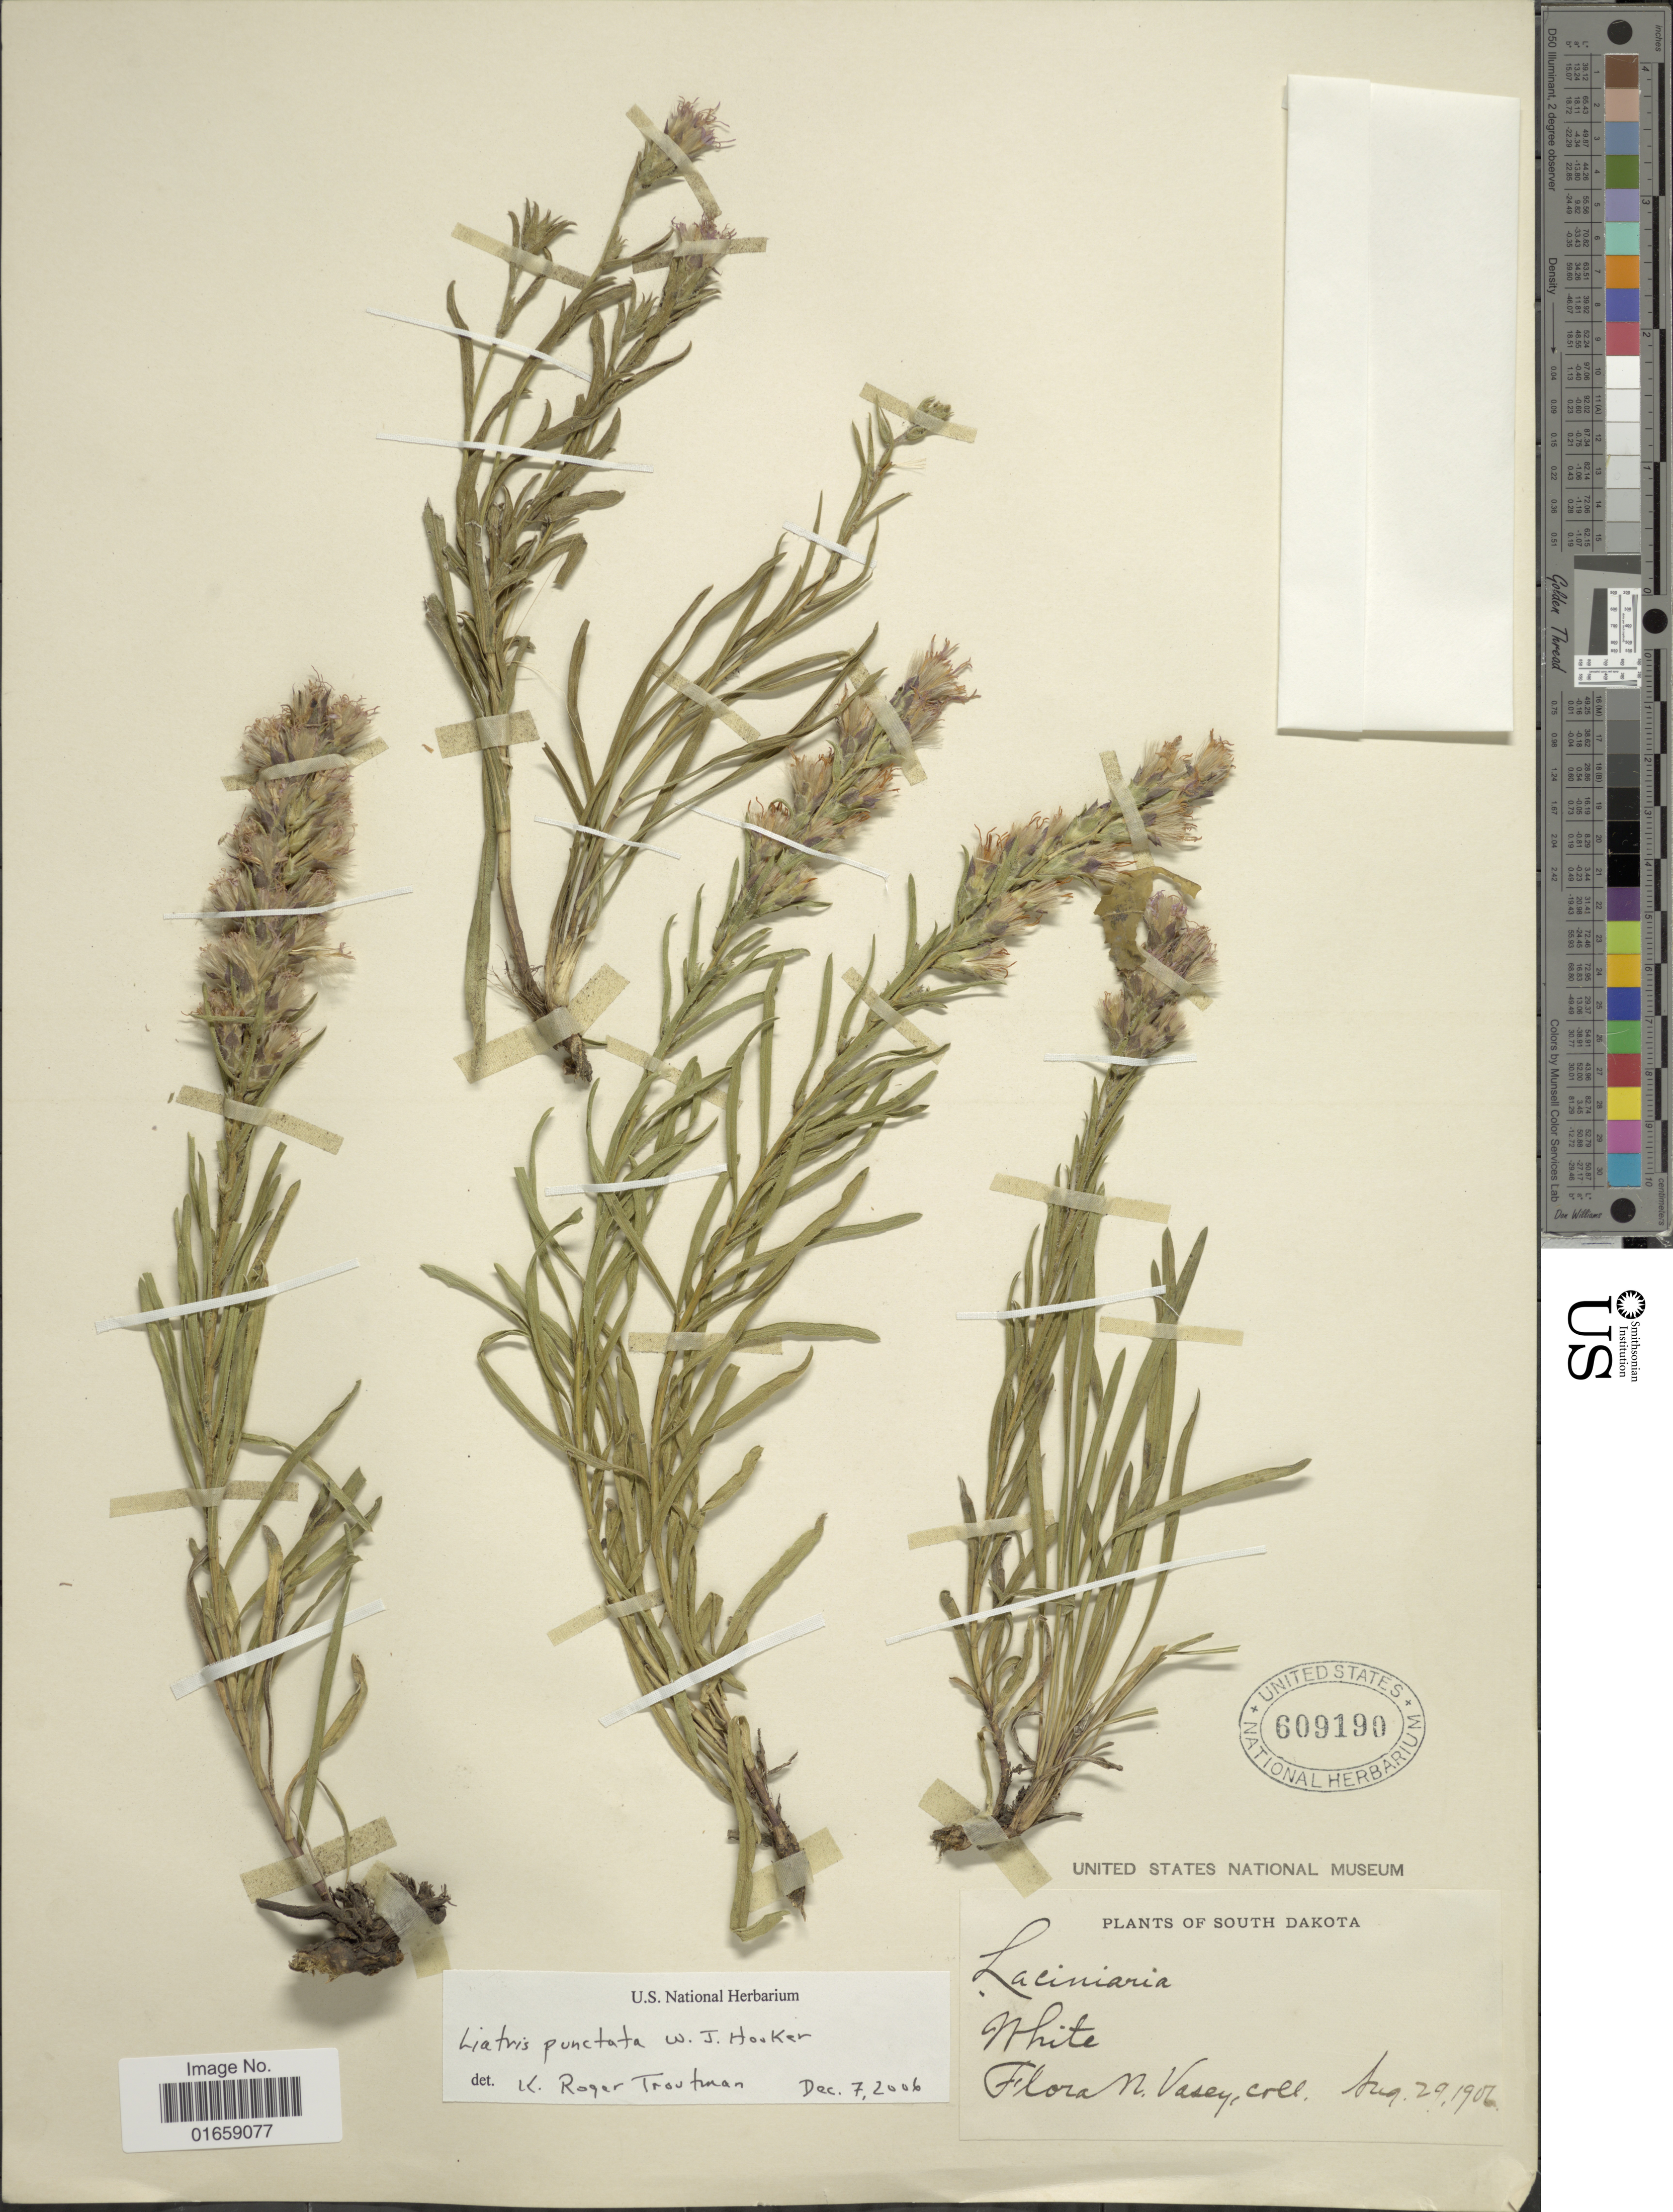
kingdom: Plantae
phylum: Tracheophyta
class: Magnoliopsida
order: Asterales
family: Asteraceae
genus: Liatris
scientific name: Liatris punctata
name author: Hook.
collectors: F. N. Vasey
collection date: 1906-08-29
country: United States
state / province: South Dakota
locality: White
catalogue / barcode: US 609190